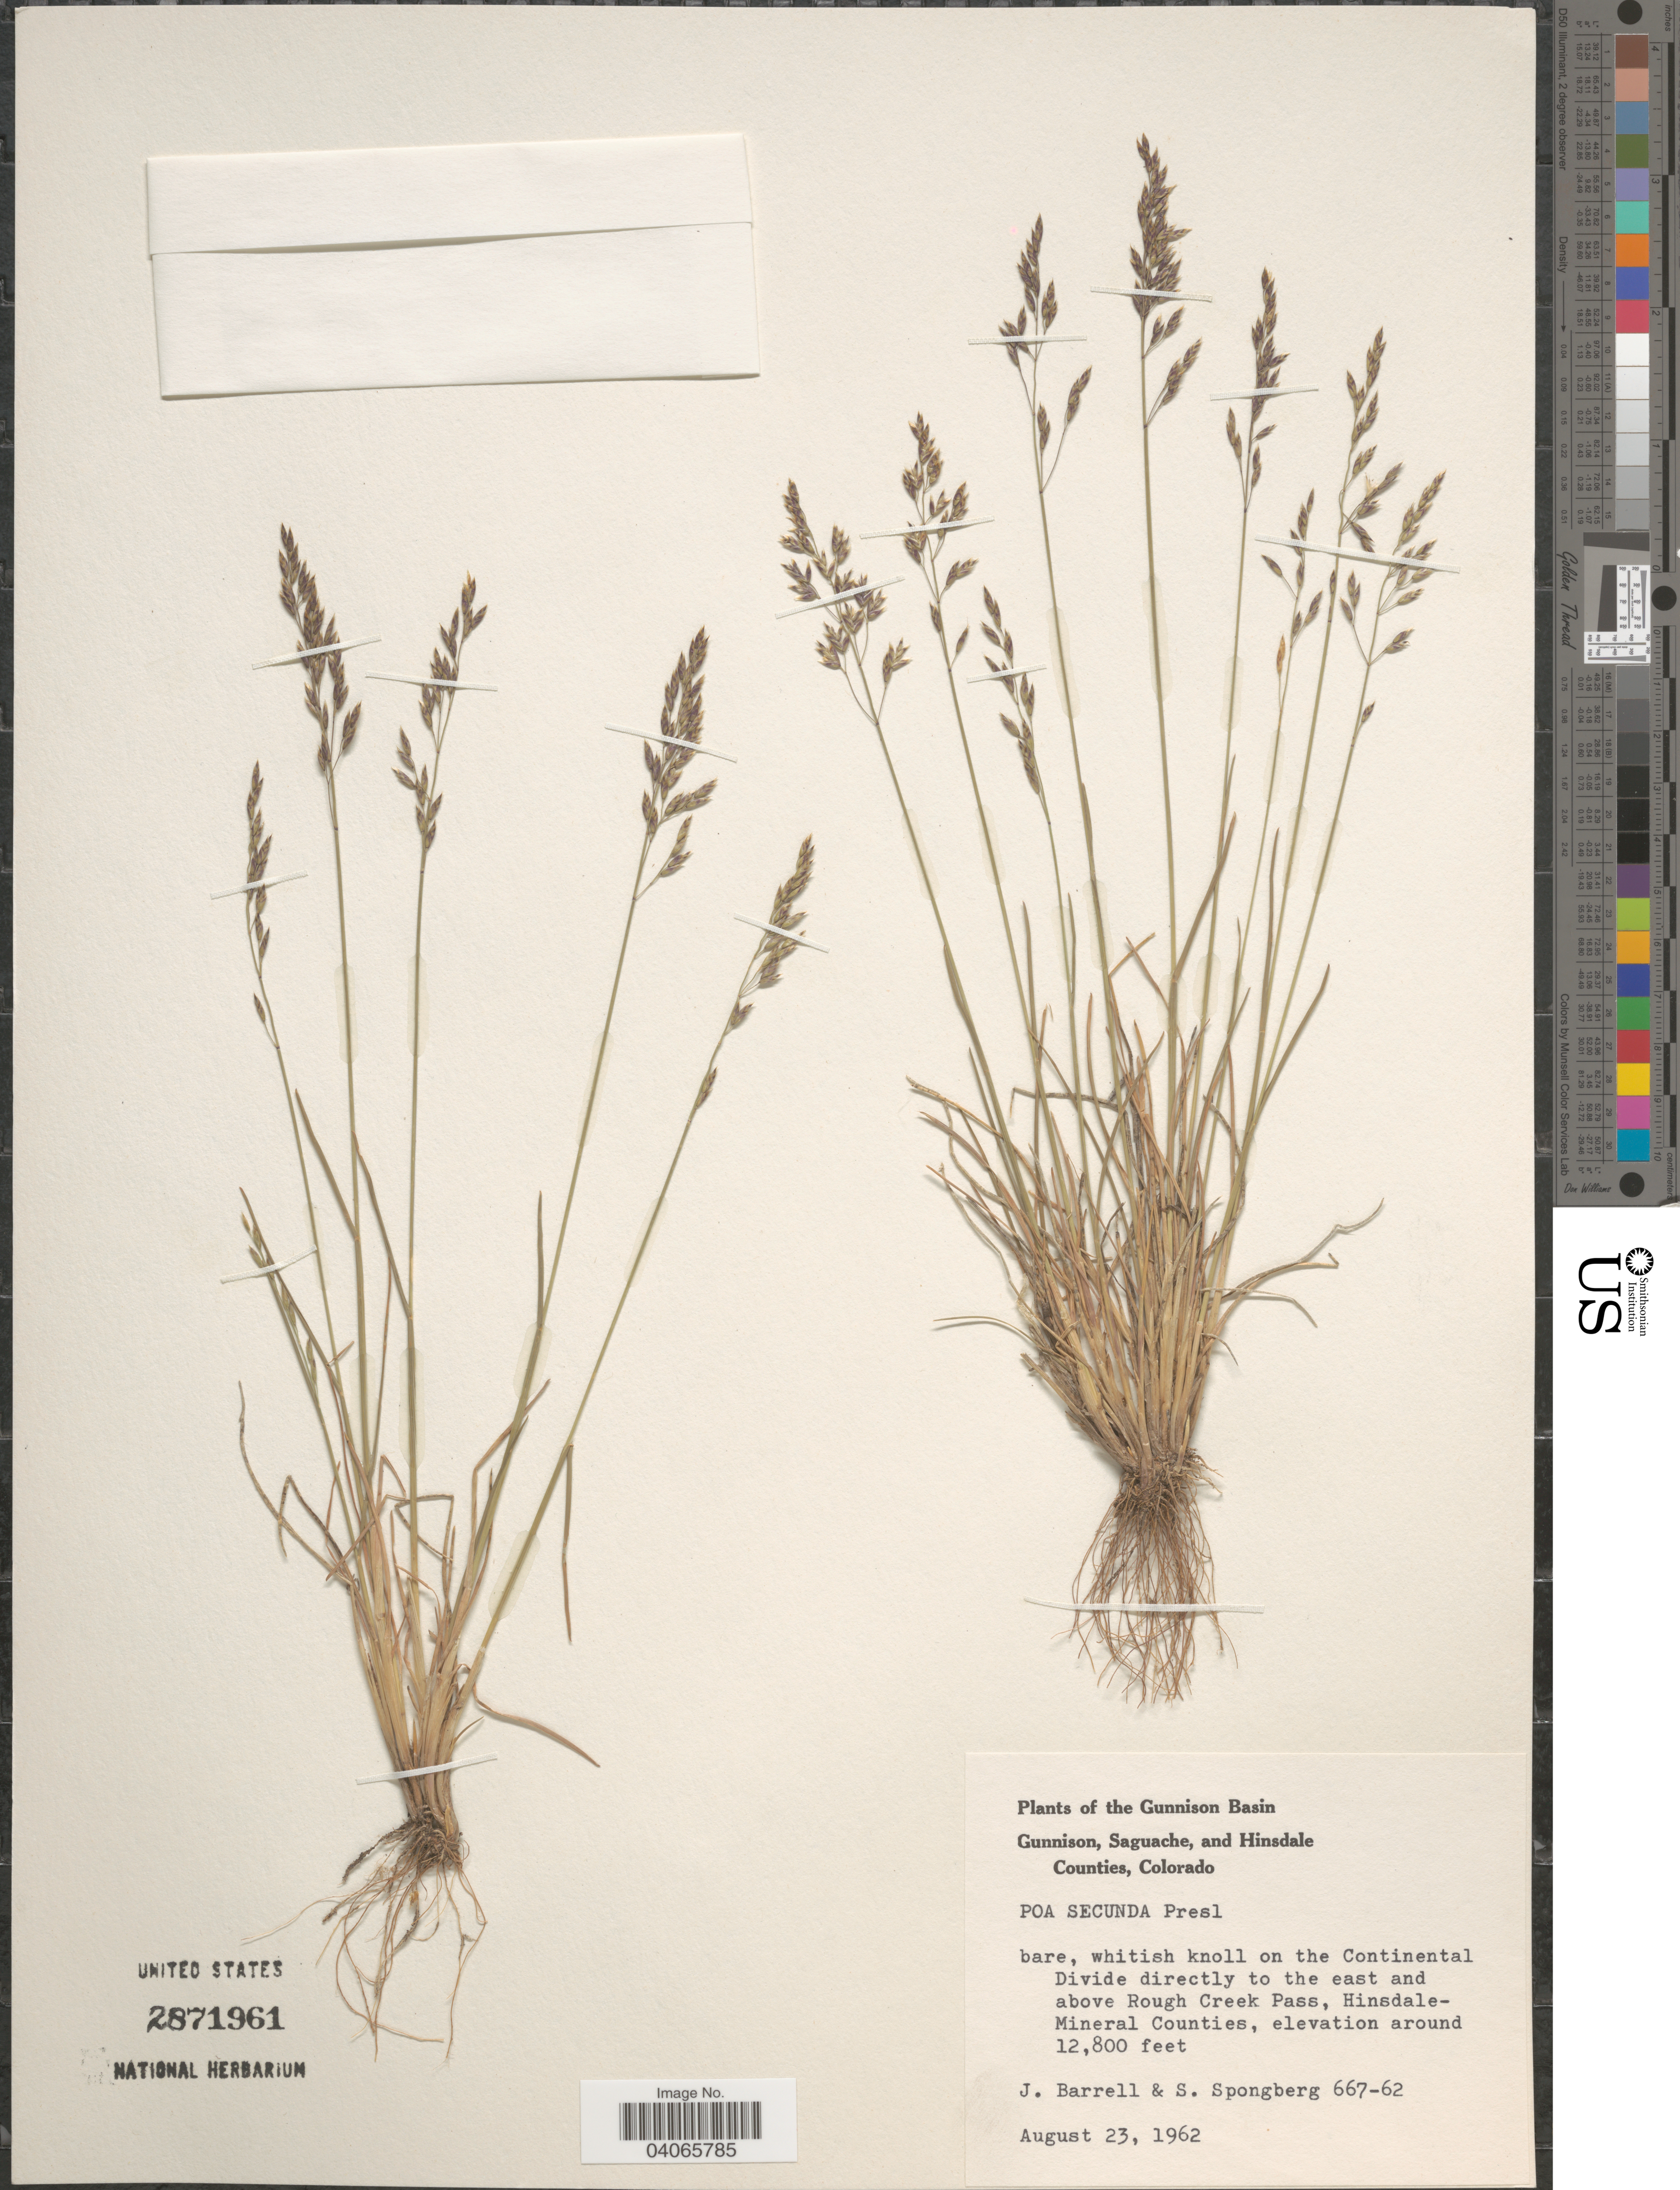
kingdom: Plantae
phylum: Tracheophyta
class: Liliopsida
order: Poales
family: Poaceae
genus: Poa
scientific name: Poa secunda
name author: J. Presl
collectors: J. Barrell & S. A.Spongberg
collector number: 667-62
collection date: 1962-08-23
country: United States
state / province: Colorado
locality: Gunnison Basin. Bare, whitish knoll on the Continental Divide directly to the east and above Rough Creek Pass, Hinsdale-Mineral Counties.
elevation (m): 3901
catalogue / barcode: US 2871961